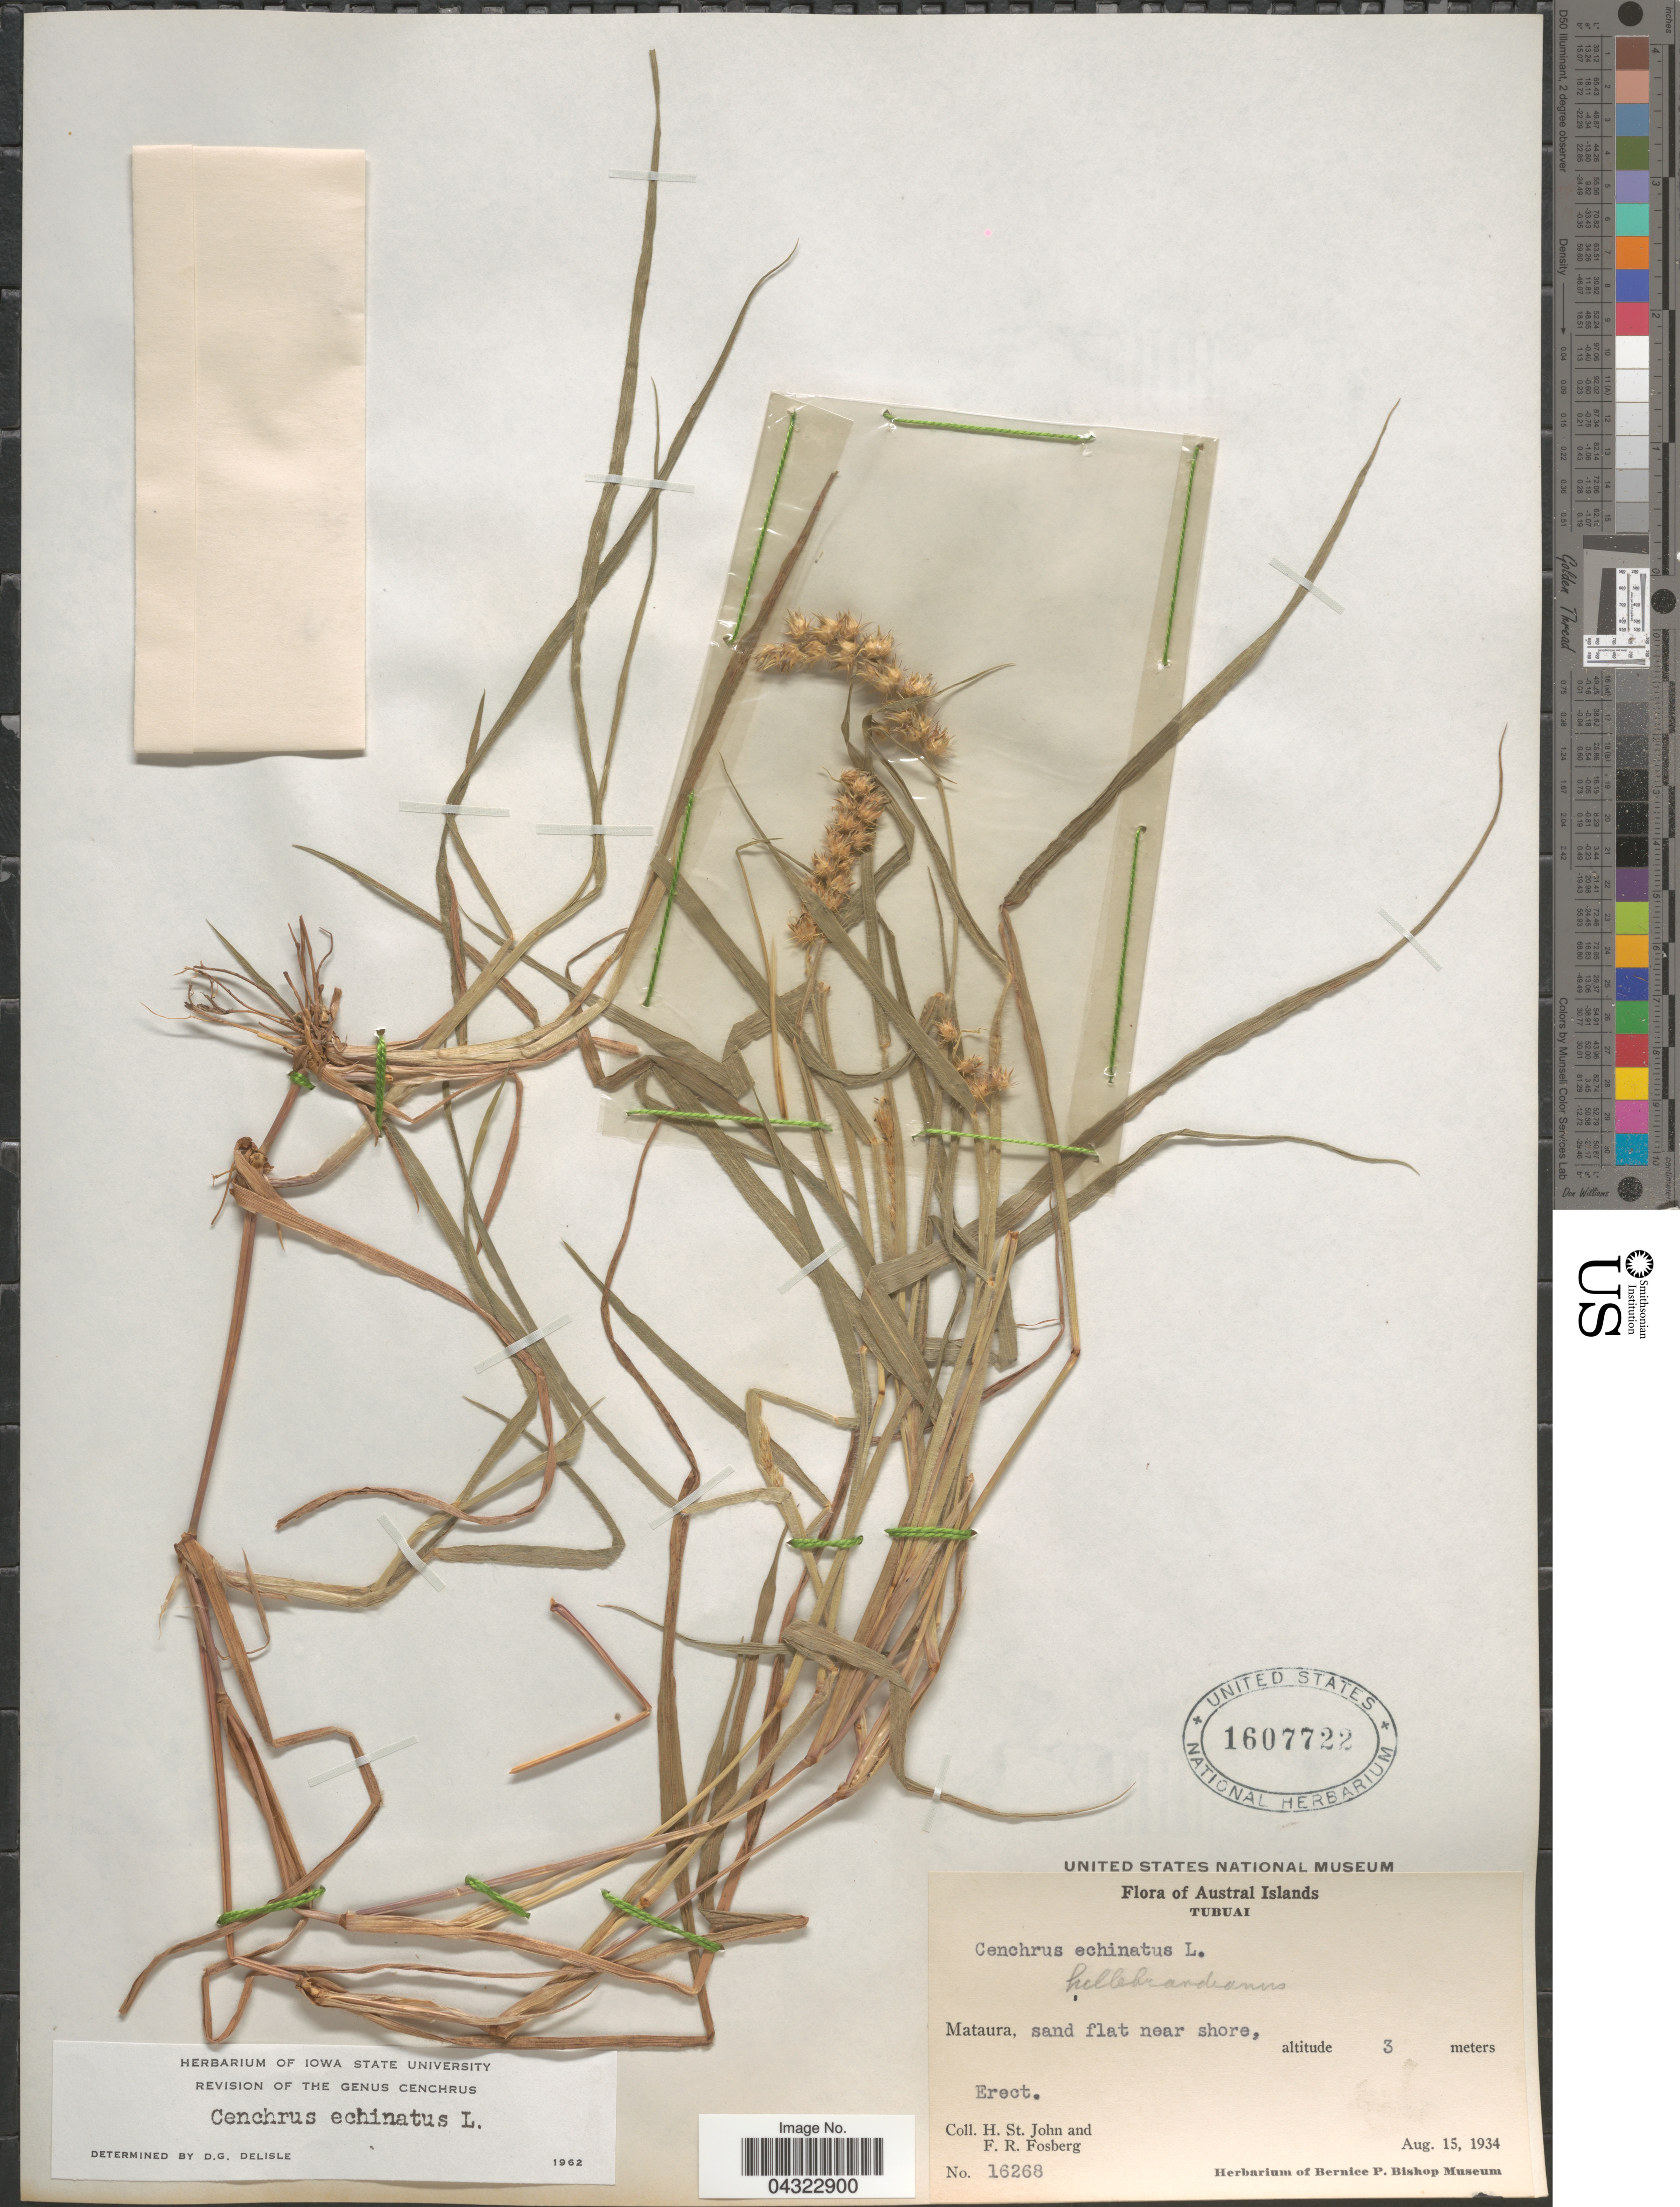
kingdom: Plantae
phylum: Tracheophyta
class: Liliopsida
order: Poales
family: Poaceae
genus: Cenchrus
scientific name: Cenchrus echinatus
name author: L.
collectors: H. St. John & F. R. Fosberg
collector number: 16268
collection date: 1934-08-15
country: French Polynesia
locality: Austral Islands. Tubuai. Mataura, sand flat near shore.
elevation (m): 3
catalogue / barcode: US 1607722